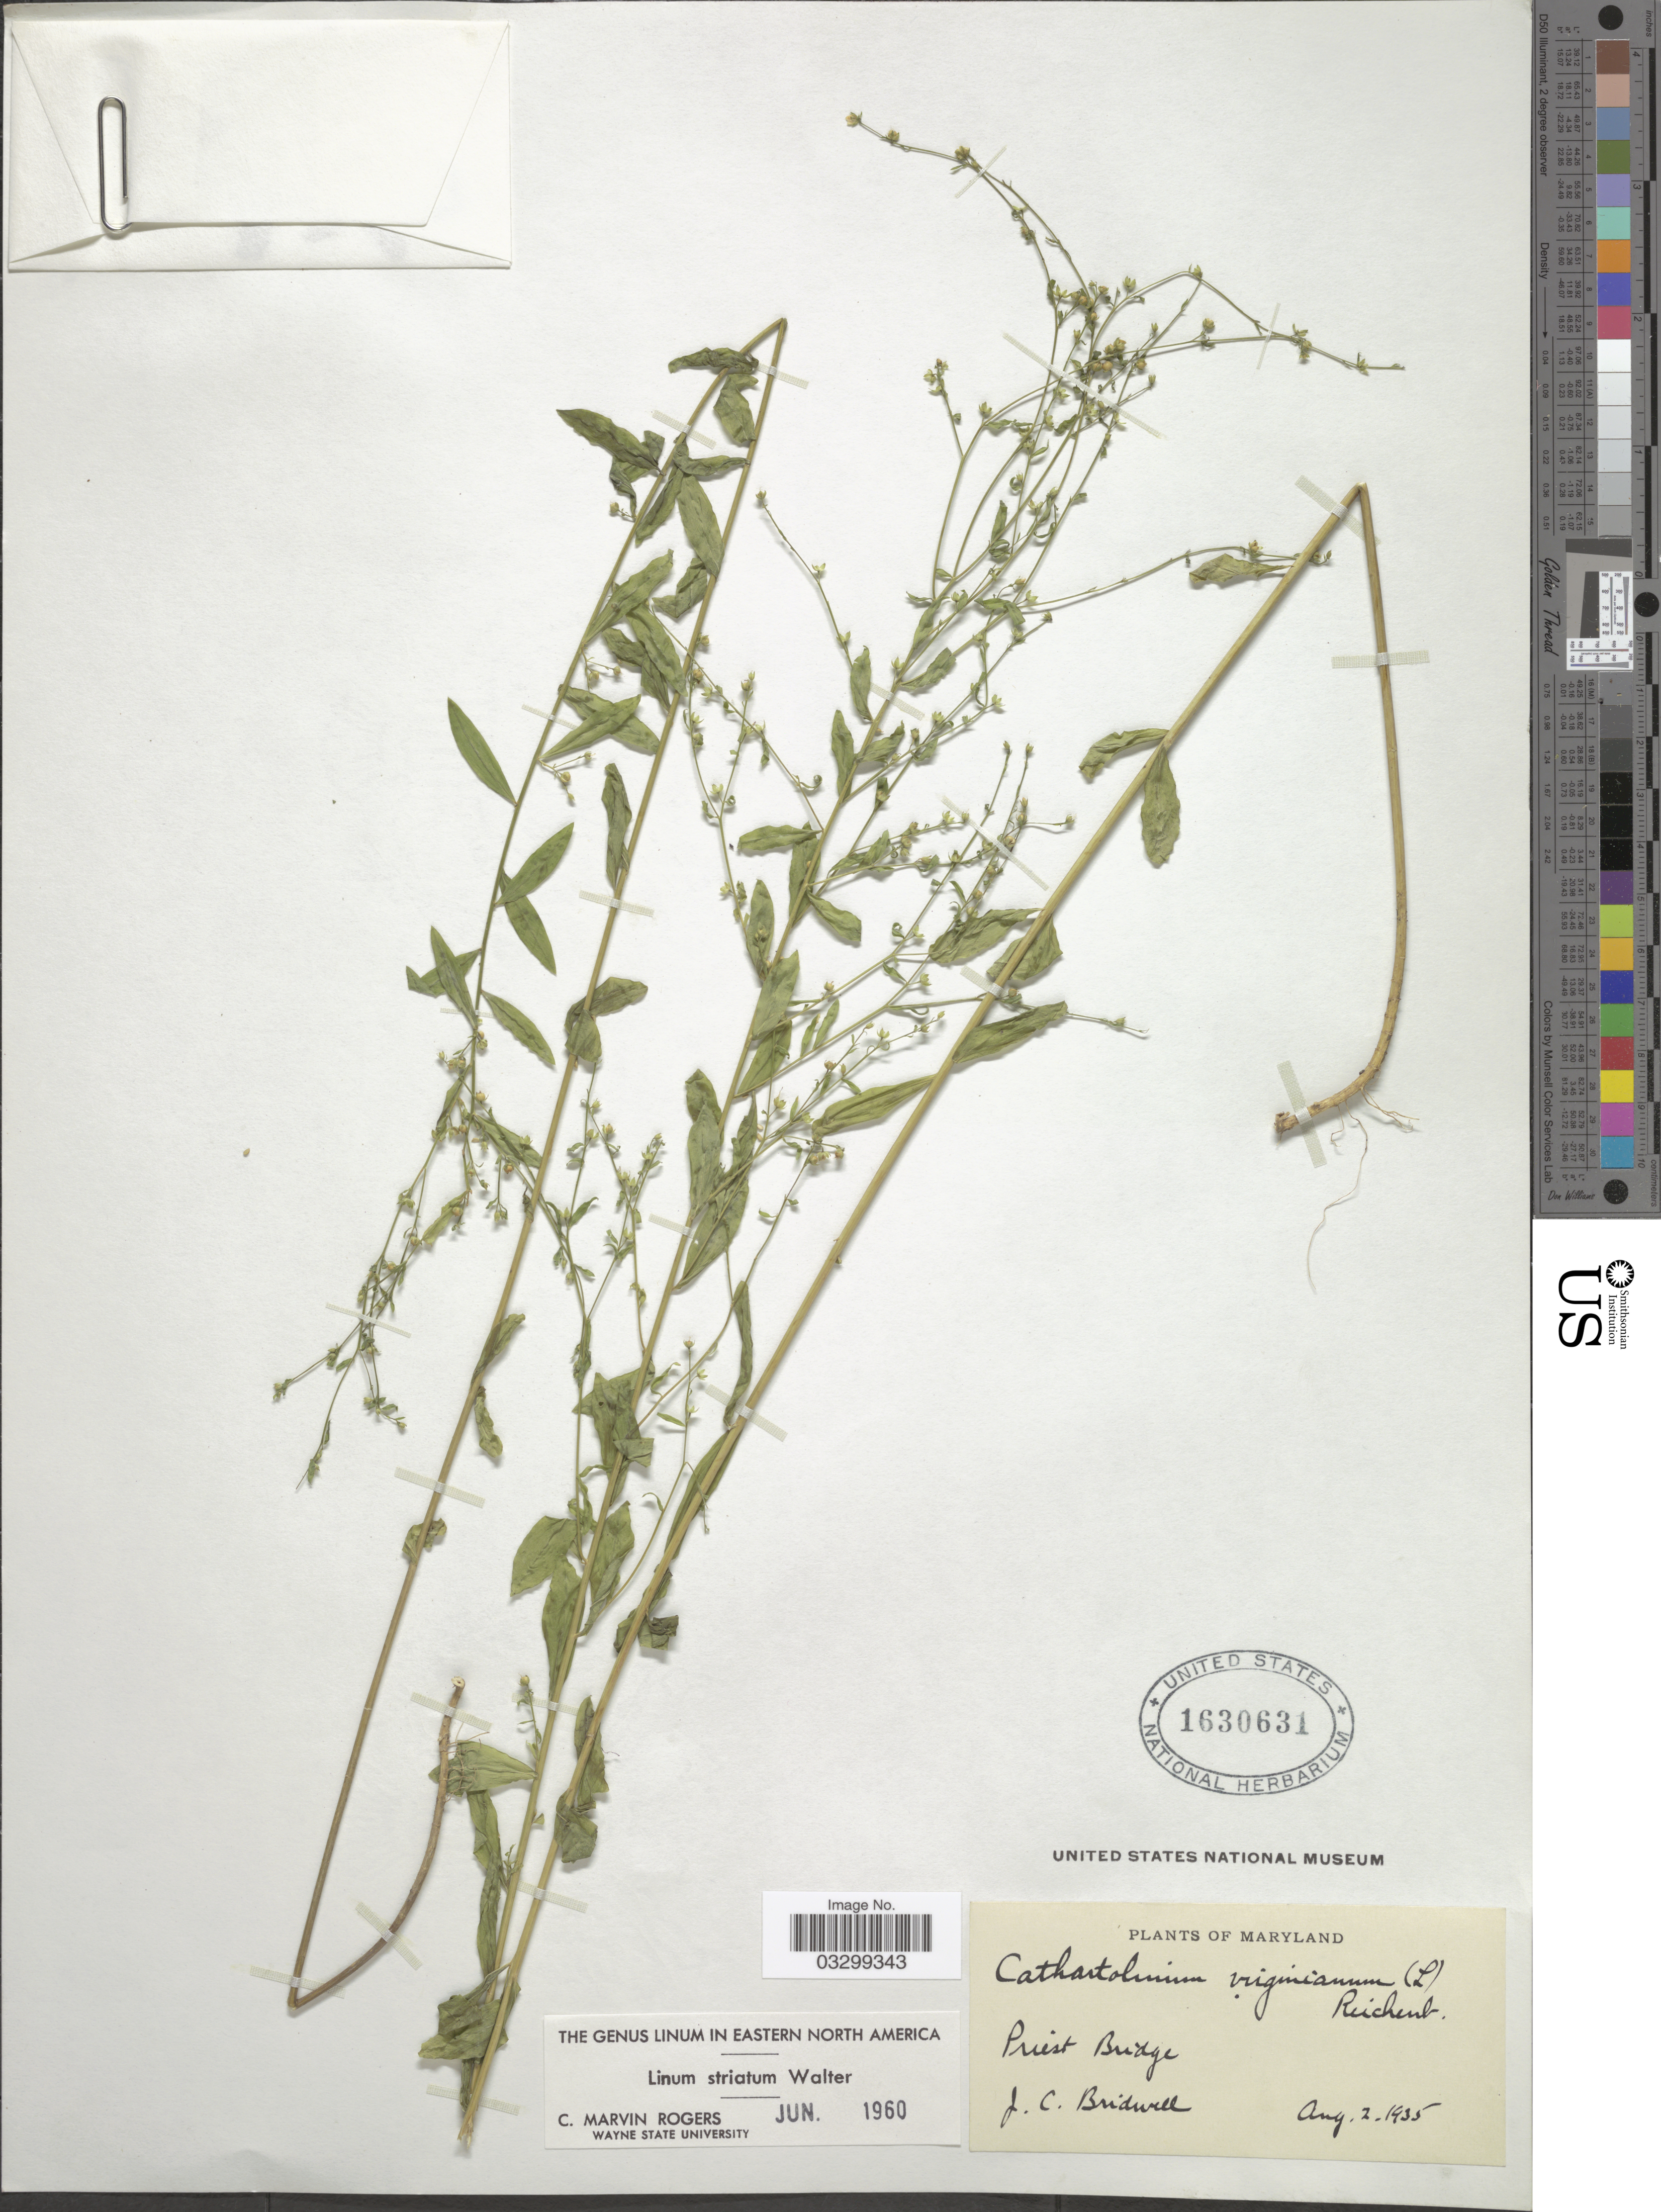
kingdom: Plantae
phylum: Tracheophyta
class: Magnoliopsida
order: Malpighiales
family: Linaceae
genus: Linum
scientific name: Linum striatum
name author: Walter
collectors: J. Bridwell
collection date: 1935-08-02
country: United States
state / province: Maryland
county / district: Prince George's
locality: Priest Bridge.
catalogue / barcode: US 1630631